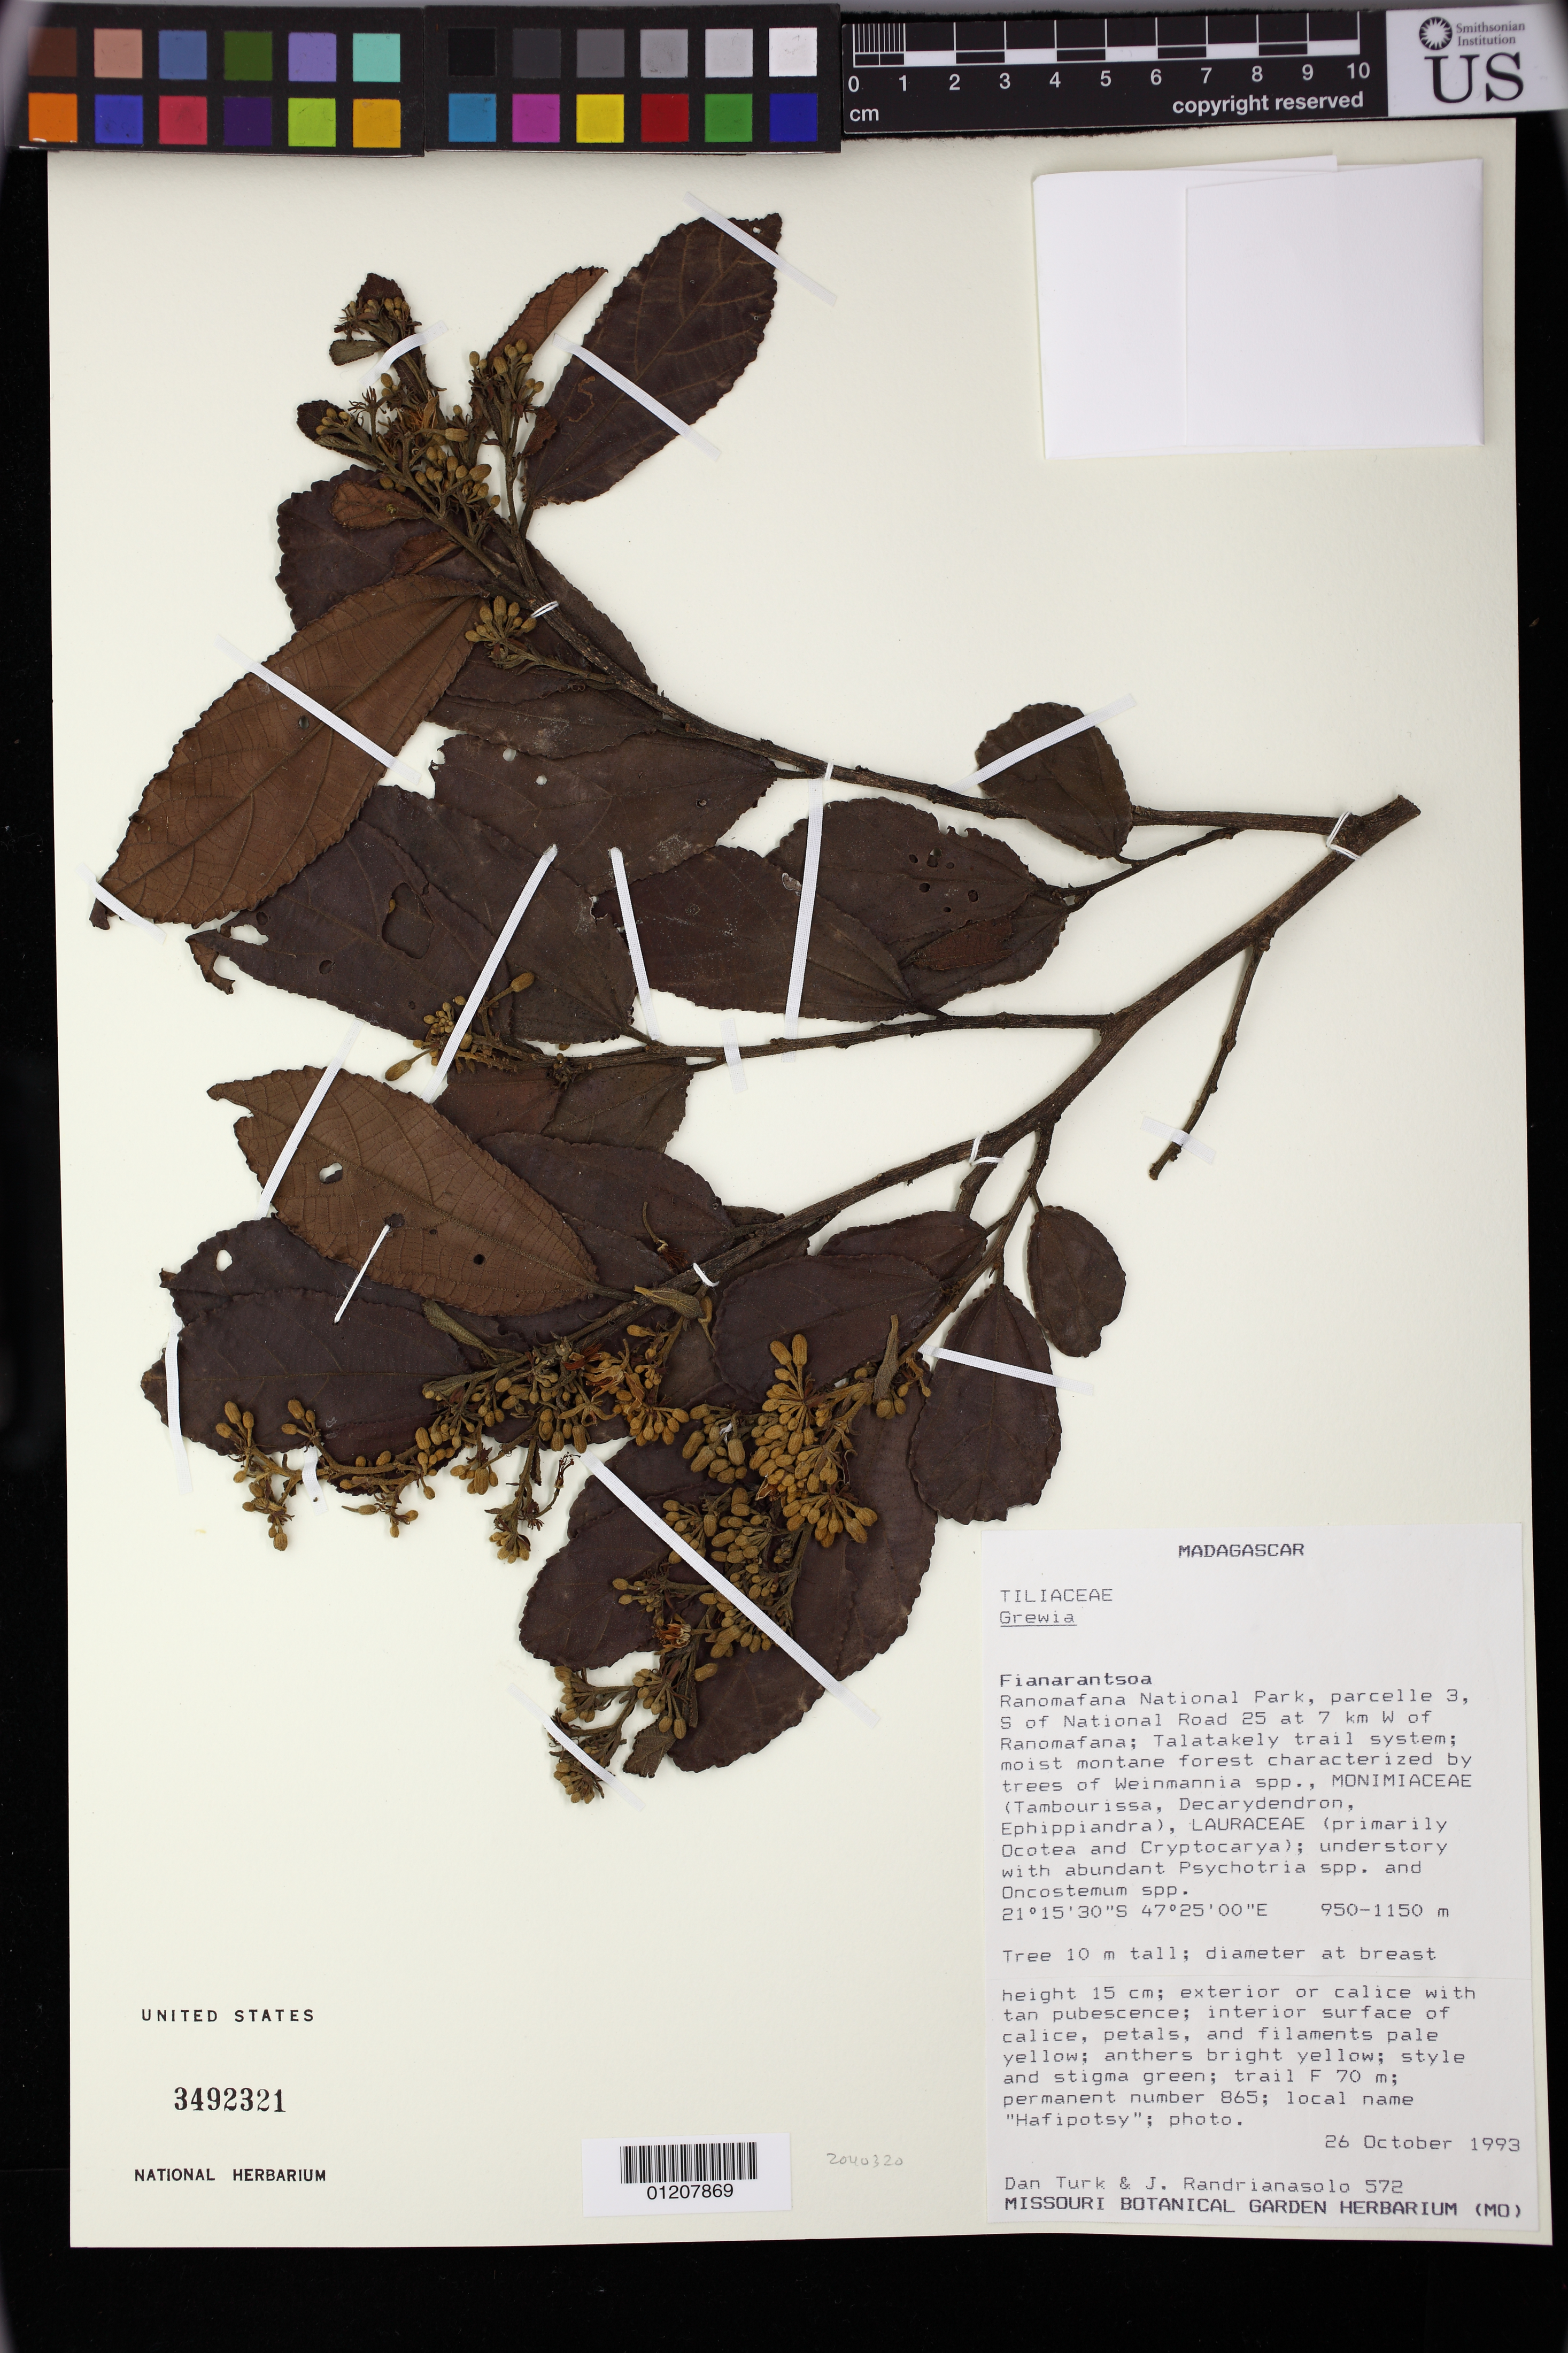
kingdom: Plantae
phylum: Tracheophyta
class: Magnoliopsida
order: Malvales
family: Malvaceae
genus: Grewia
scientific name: Grewia sp.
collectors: D. Turk & J. Randrianasolo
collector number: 572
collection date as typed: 26 Oct 1993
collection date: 1993-10-26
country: Madagascar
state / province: Haute Matsiatra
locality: Fianarantsoa. Ranomafana National Park, parcelle 3, S of National Road 25 at 7 km W of Ranomafana; Talatakely trail system; moist montane forest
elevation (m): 950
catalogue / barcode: US 3492321